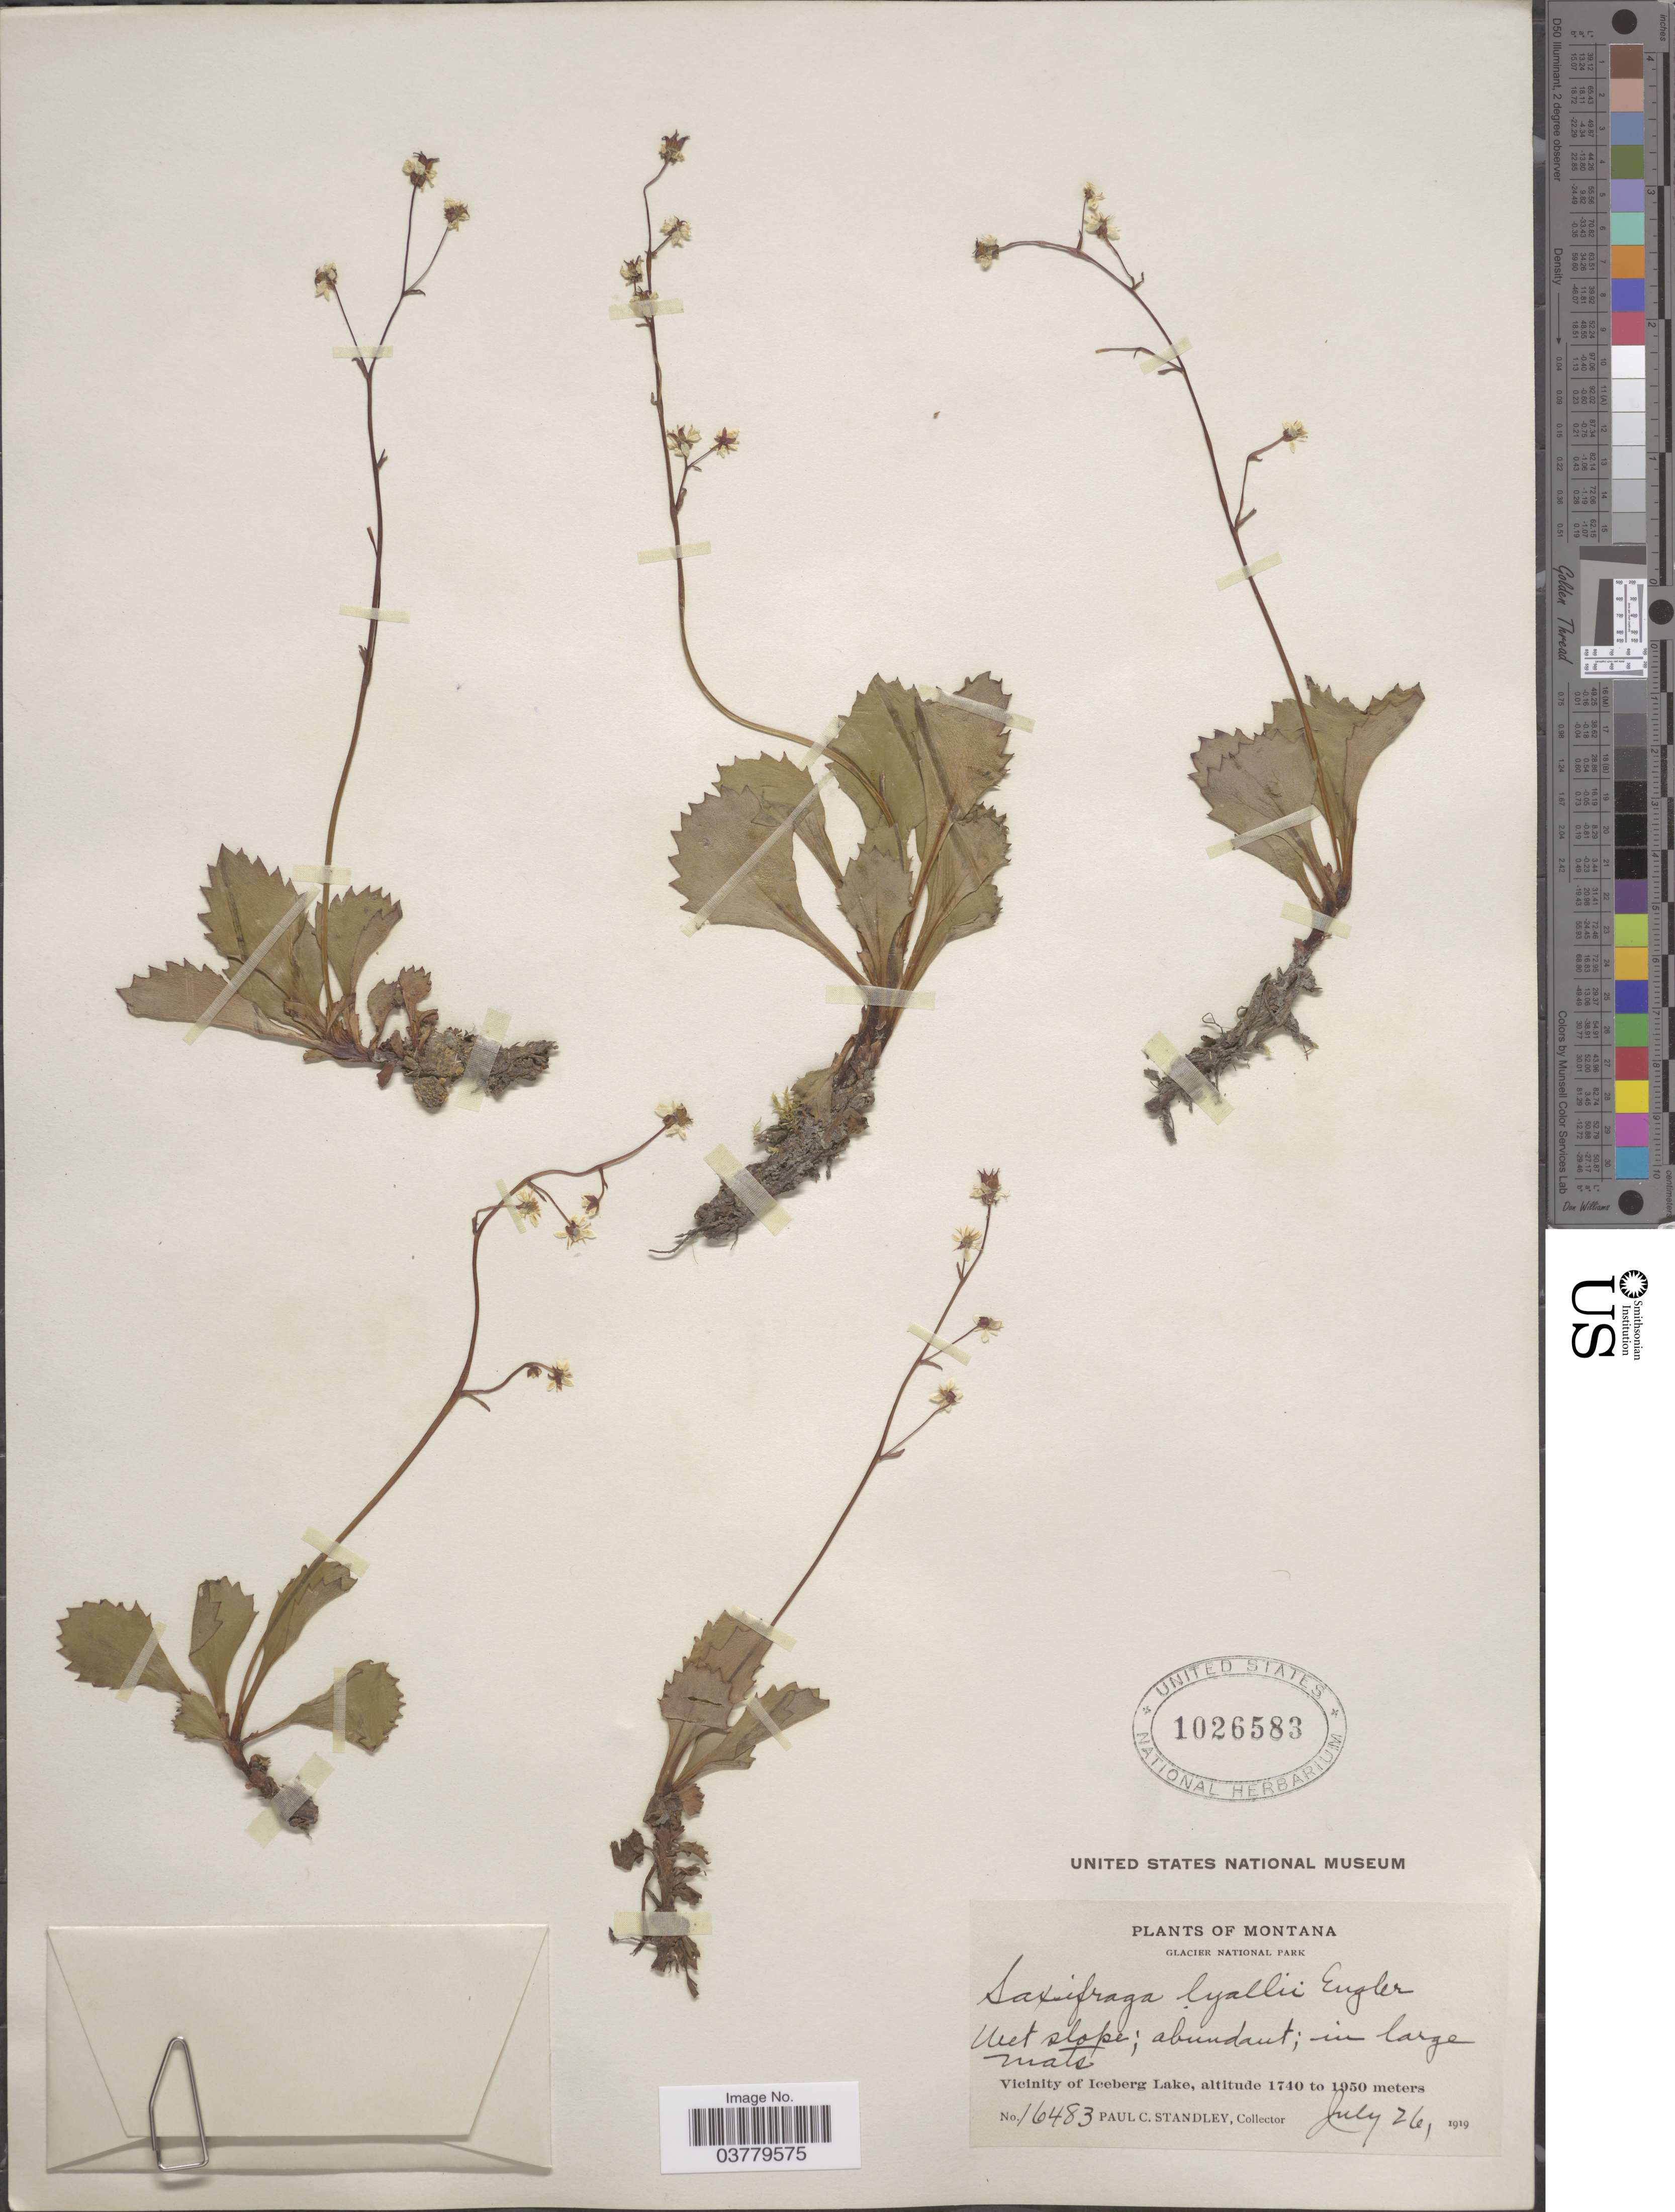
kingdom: Plantae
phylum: Tracheophyta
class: Magnoliopsida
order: Saxifragales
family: Saxifragaceae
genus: Micranthes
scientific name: Micranthes lyalii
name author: (Engl.) Small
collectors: P. C. Standley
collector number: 16483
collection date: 1919-07-26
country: United States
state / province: Montana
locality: Glacier National Park. Vicinity of Iceberg Lake.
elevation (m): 1740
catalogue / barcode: US 1026583